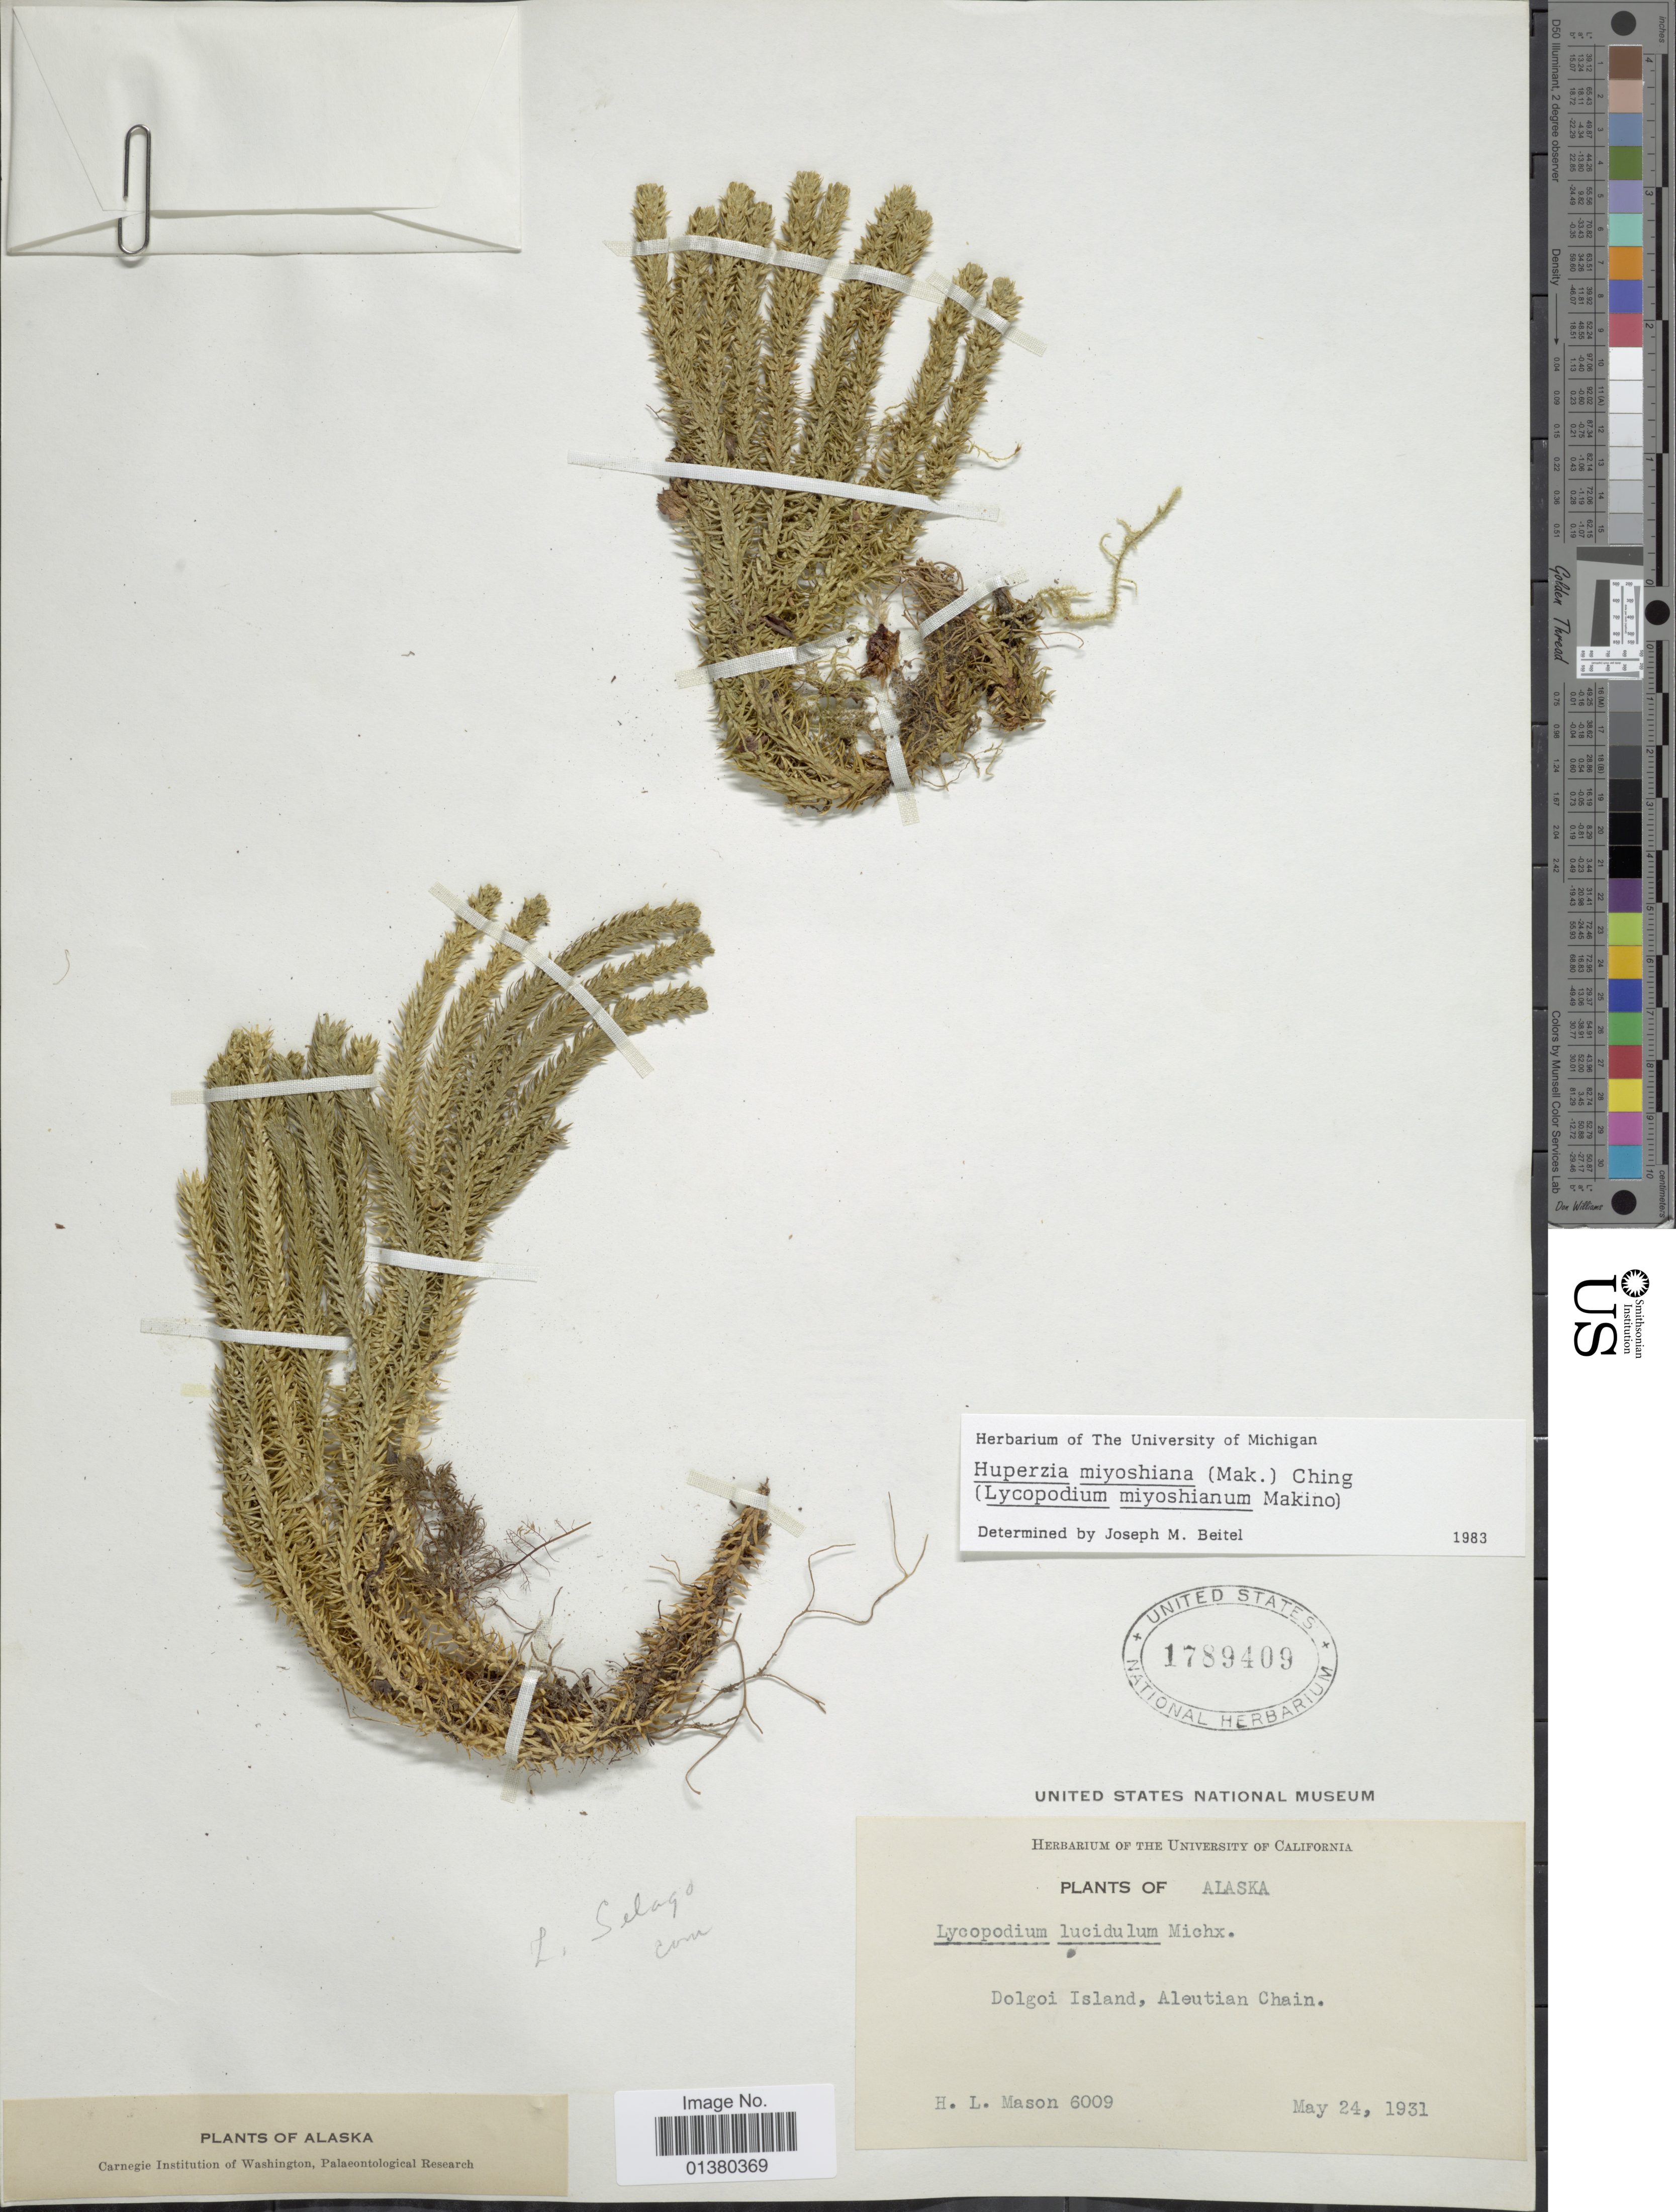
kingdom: Plantae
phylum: Tracheophyta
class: Lycopodiopsida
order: Lycopodiales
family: Lycopodiaceae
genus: Huperzia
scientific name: Huperzia miyoshiana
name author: (Makino) Ching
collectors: L. Mason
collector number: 6009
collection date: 1931-05-24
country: United States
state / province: Alaska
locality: Dolgoi Island, Aleutian Chain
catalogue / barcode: US 1789409